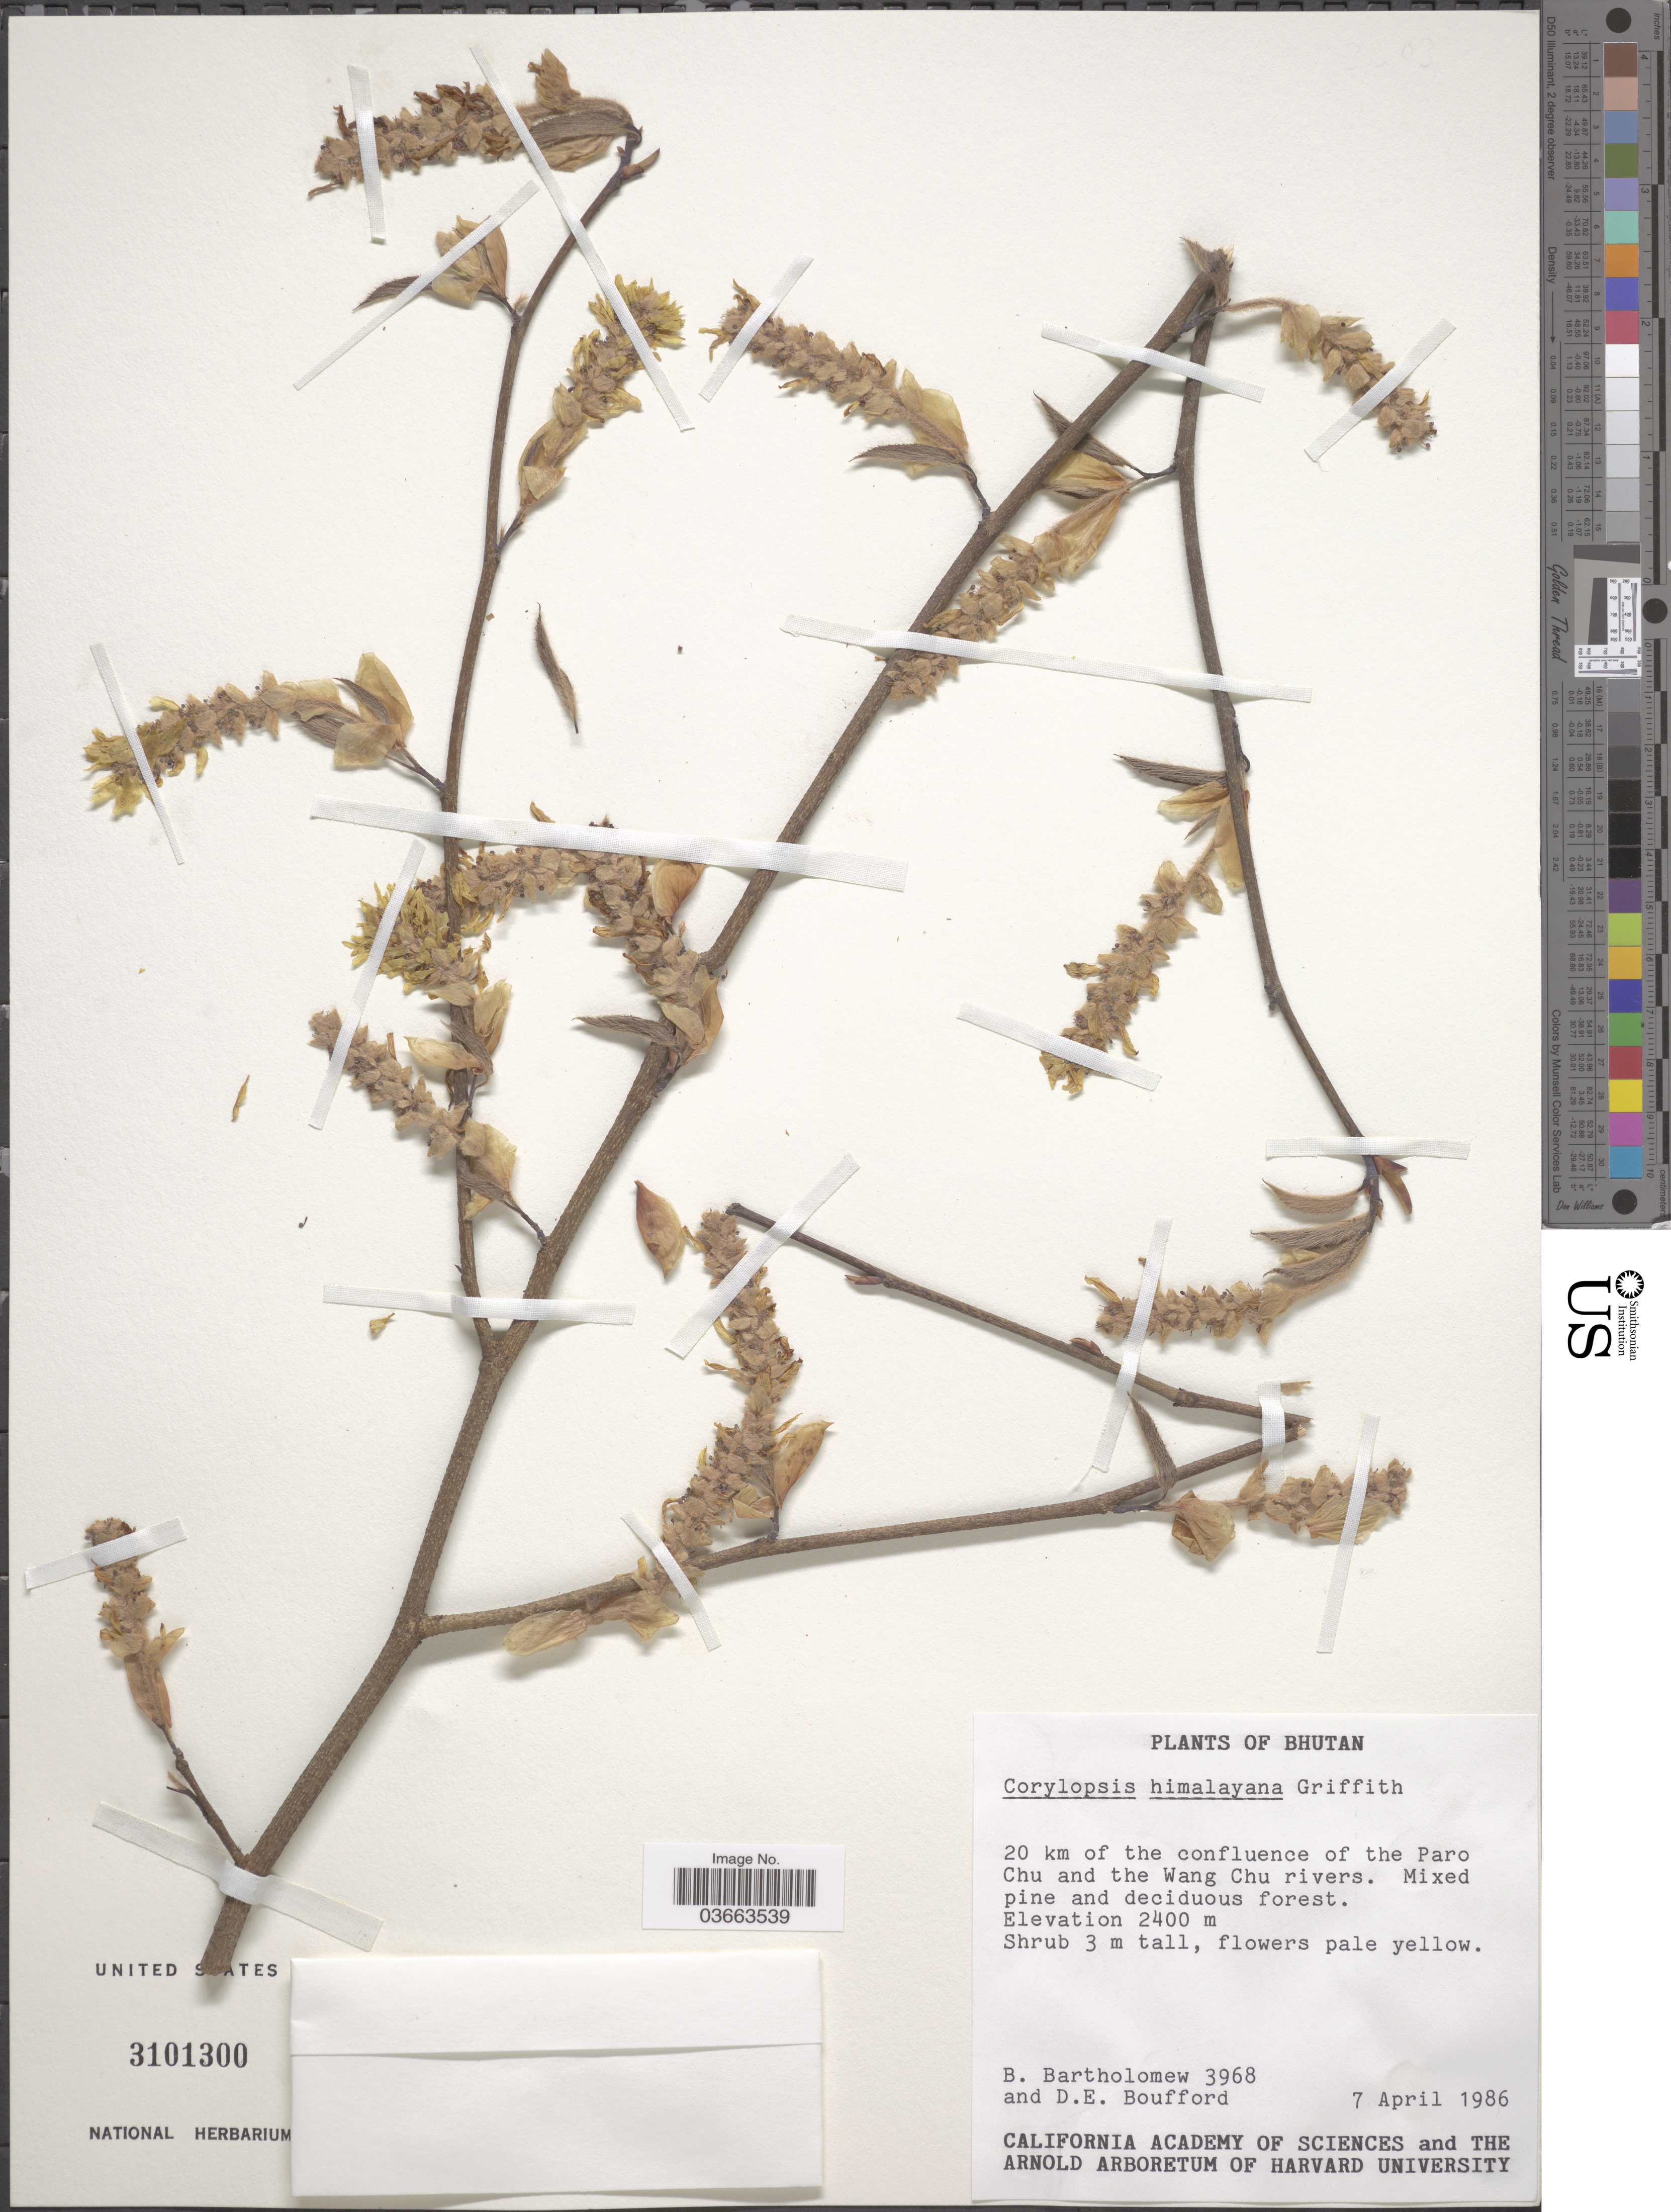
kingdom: Plantae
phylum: Tracheophyta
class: Magnoliopsida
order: Saxifragales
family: Hamamelidaceae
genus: Corylopsis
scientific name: Corylopsis himalayana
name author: Griff.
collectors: B. Bartholomew & D. E. Boufford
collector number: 3968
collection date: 1986-04-07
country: Bhutan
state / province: Paro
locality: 20 km of the confluence of the Paro Chu and the Wang Chu rivers.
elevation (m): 2400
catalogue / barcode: US 3101300